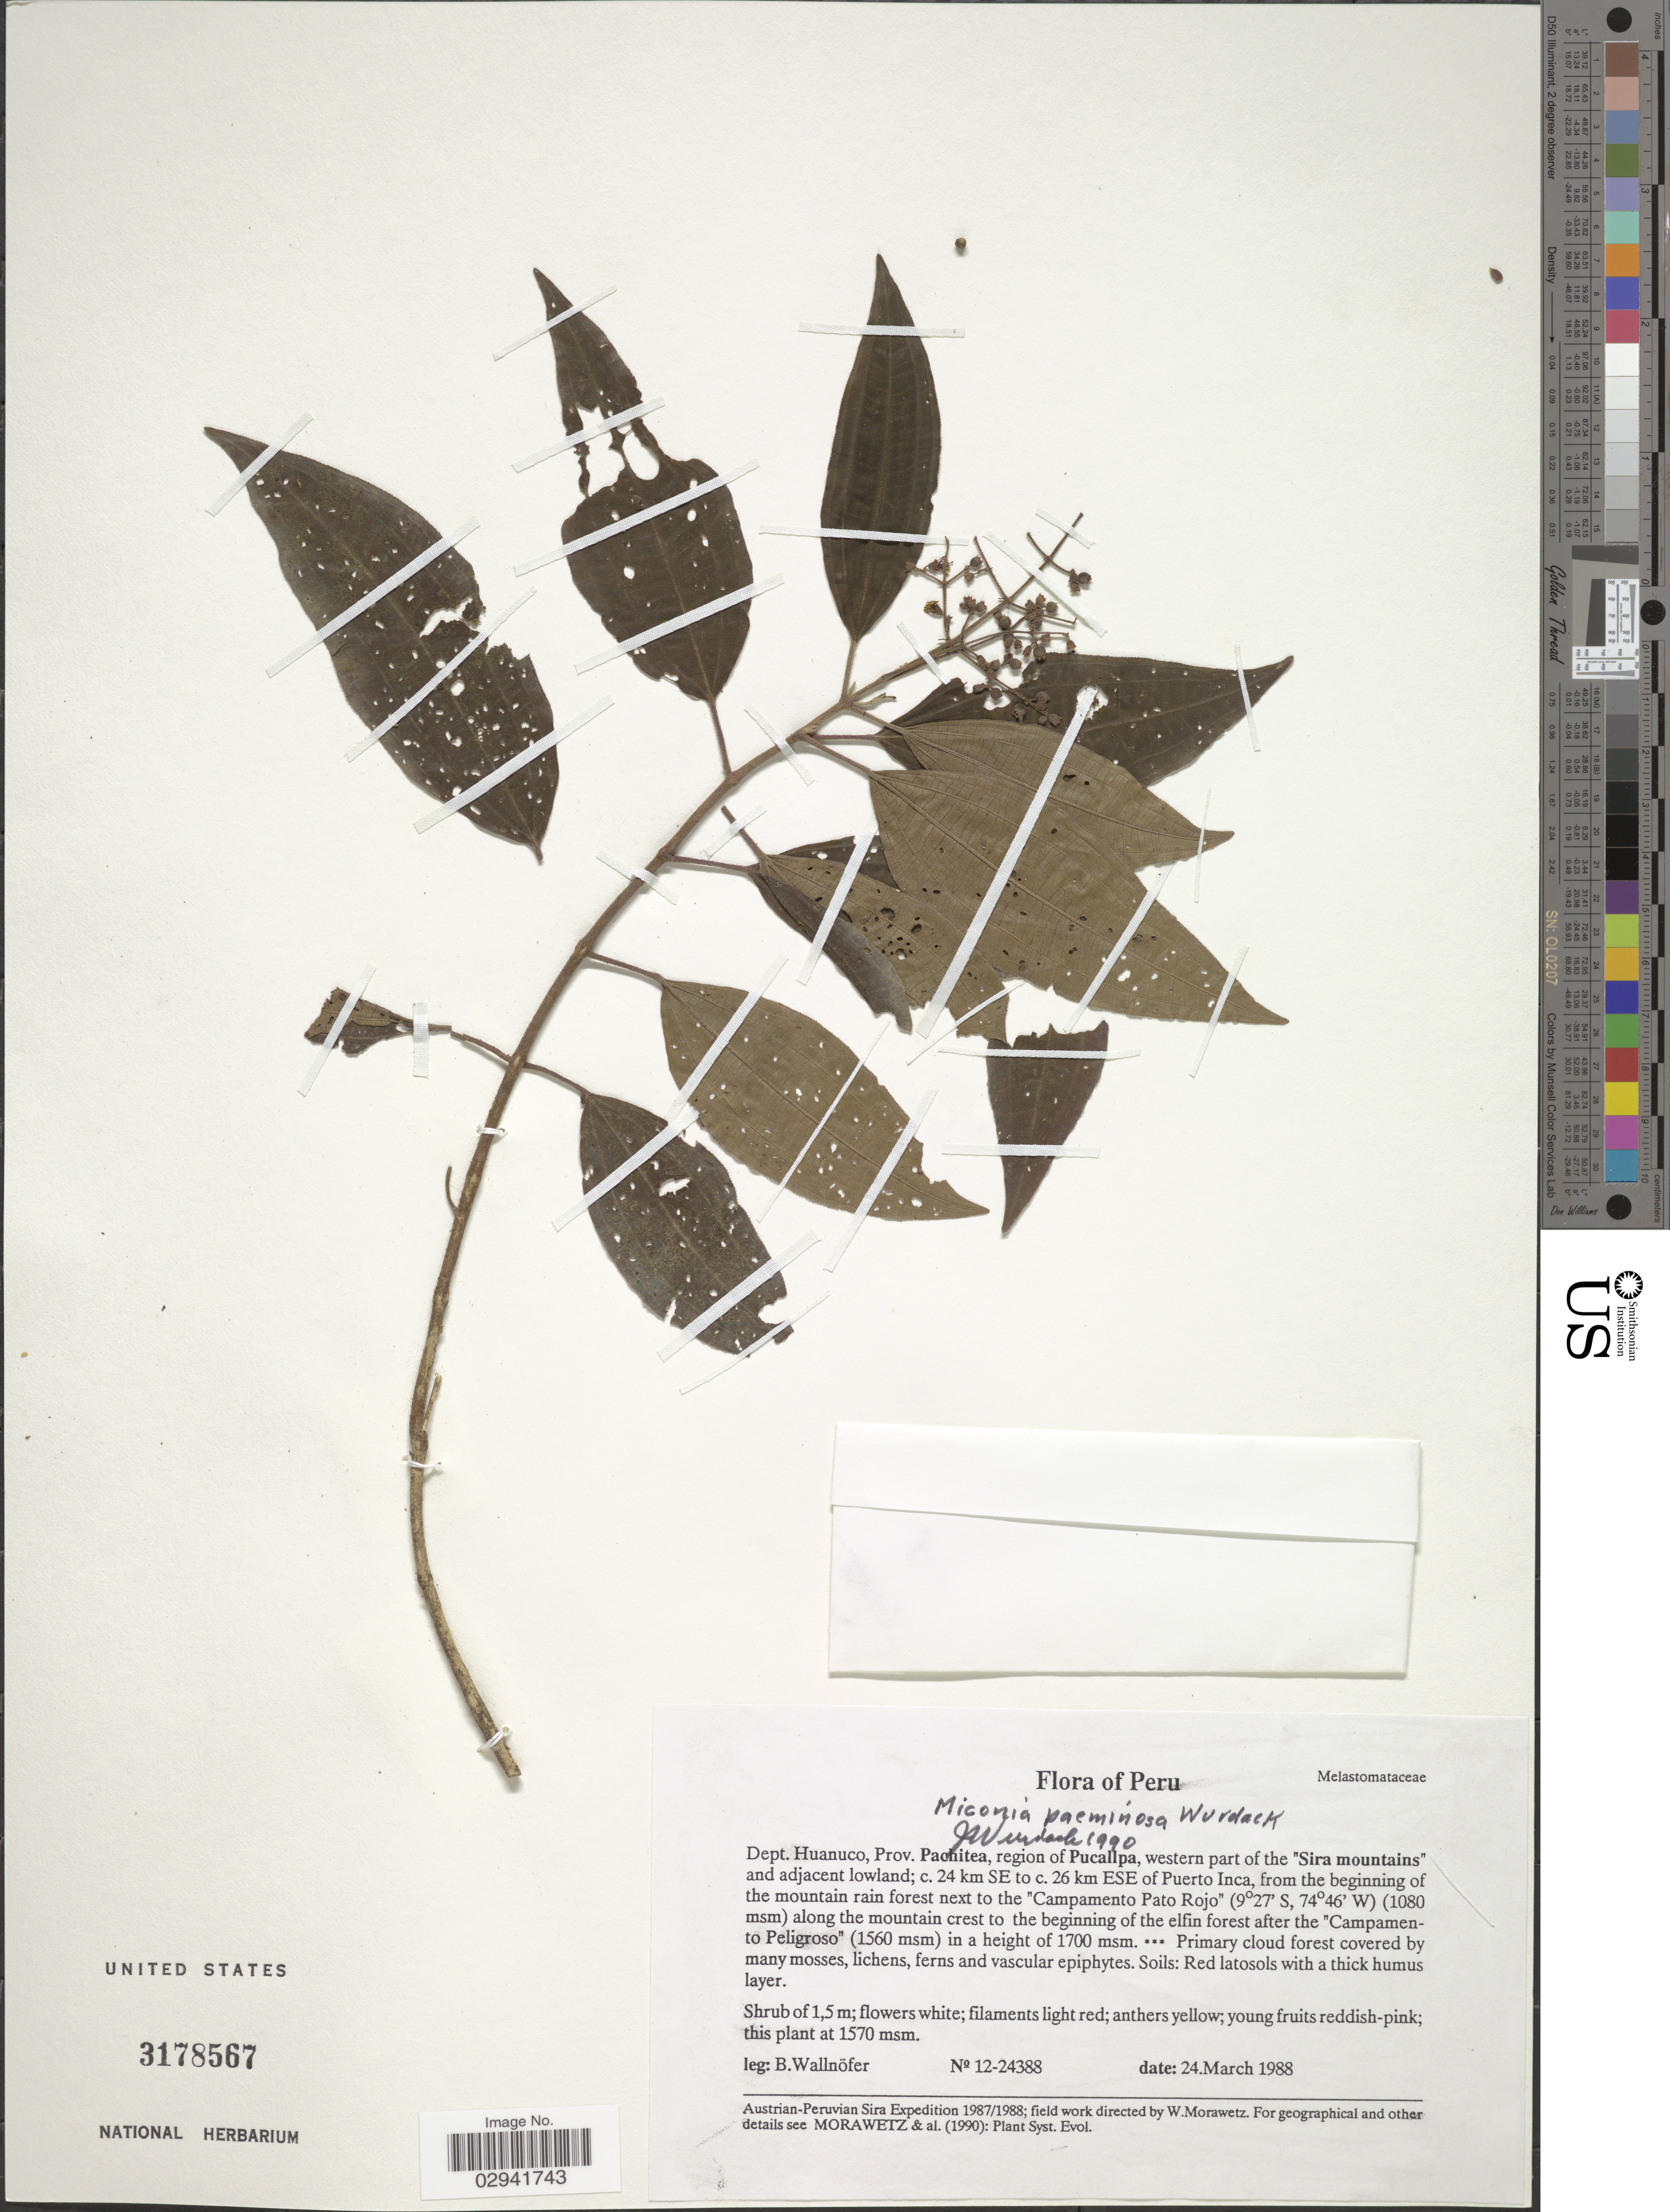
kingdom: Plantae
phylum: Tracheophyta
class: Magnoliopsida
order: Myrtales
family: Melastomataceae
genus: Miconia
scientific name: Miconia paeminosa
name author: Wurdack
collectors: B. Wallnöfer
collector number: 12-24388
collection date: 1988-03-24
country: Peru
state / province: Huánuco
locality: Dept. Huanuco, Prov. Pachitea, region of Pucallpa, western part of the "Sira Mountains" and adjacent lowland; c. 24 km SE to c. 26 km ESE of Puerto Inca, from the beginning of the mountain rain forest next to the "Campamento Pato Rojo" along the mountain crest to the beginning of the elfin forest after the Campamento Peligroso.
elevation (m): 1080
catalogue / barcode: US 3178567